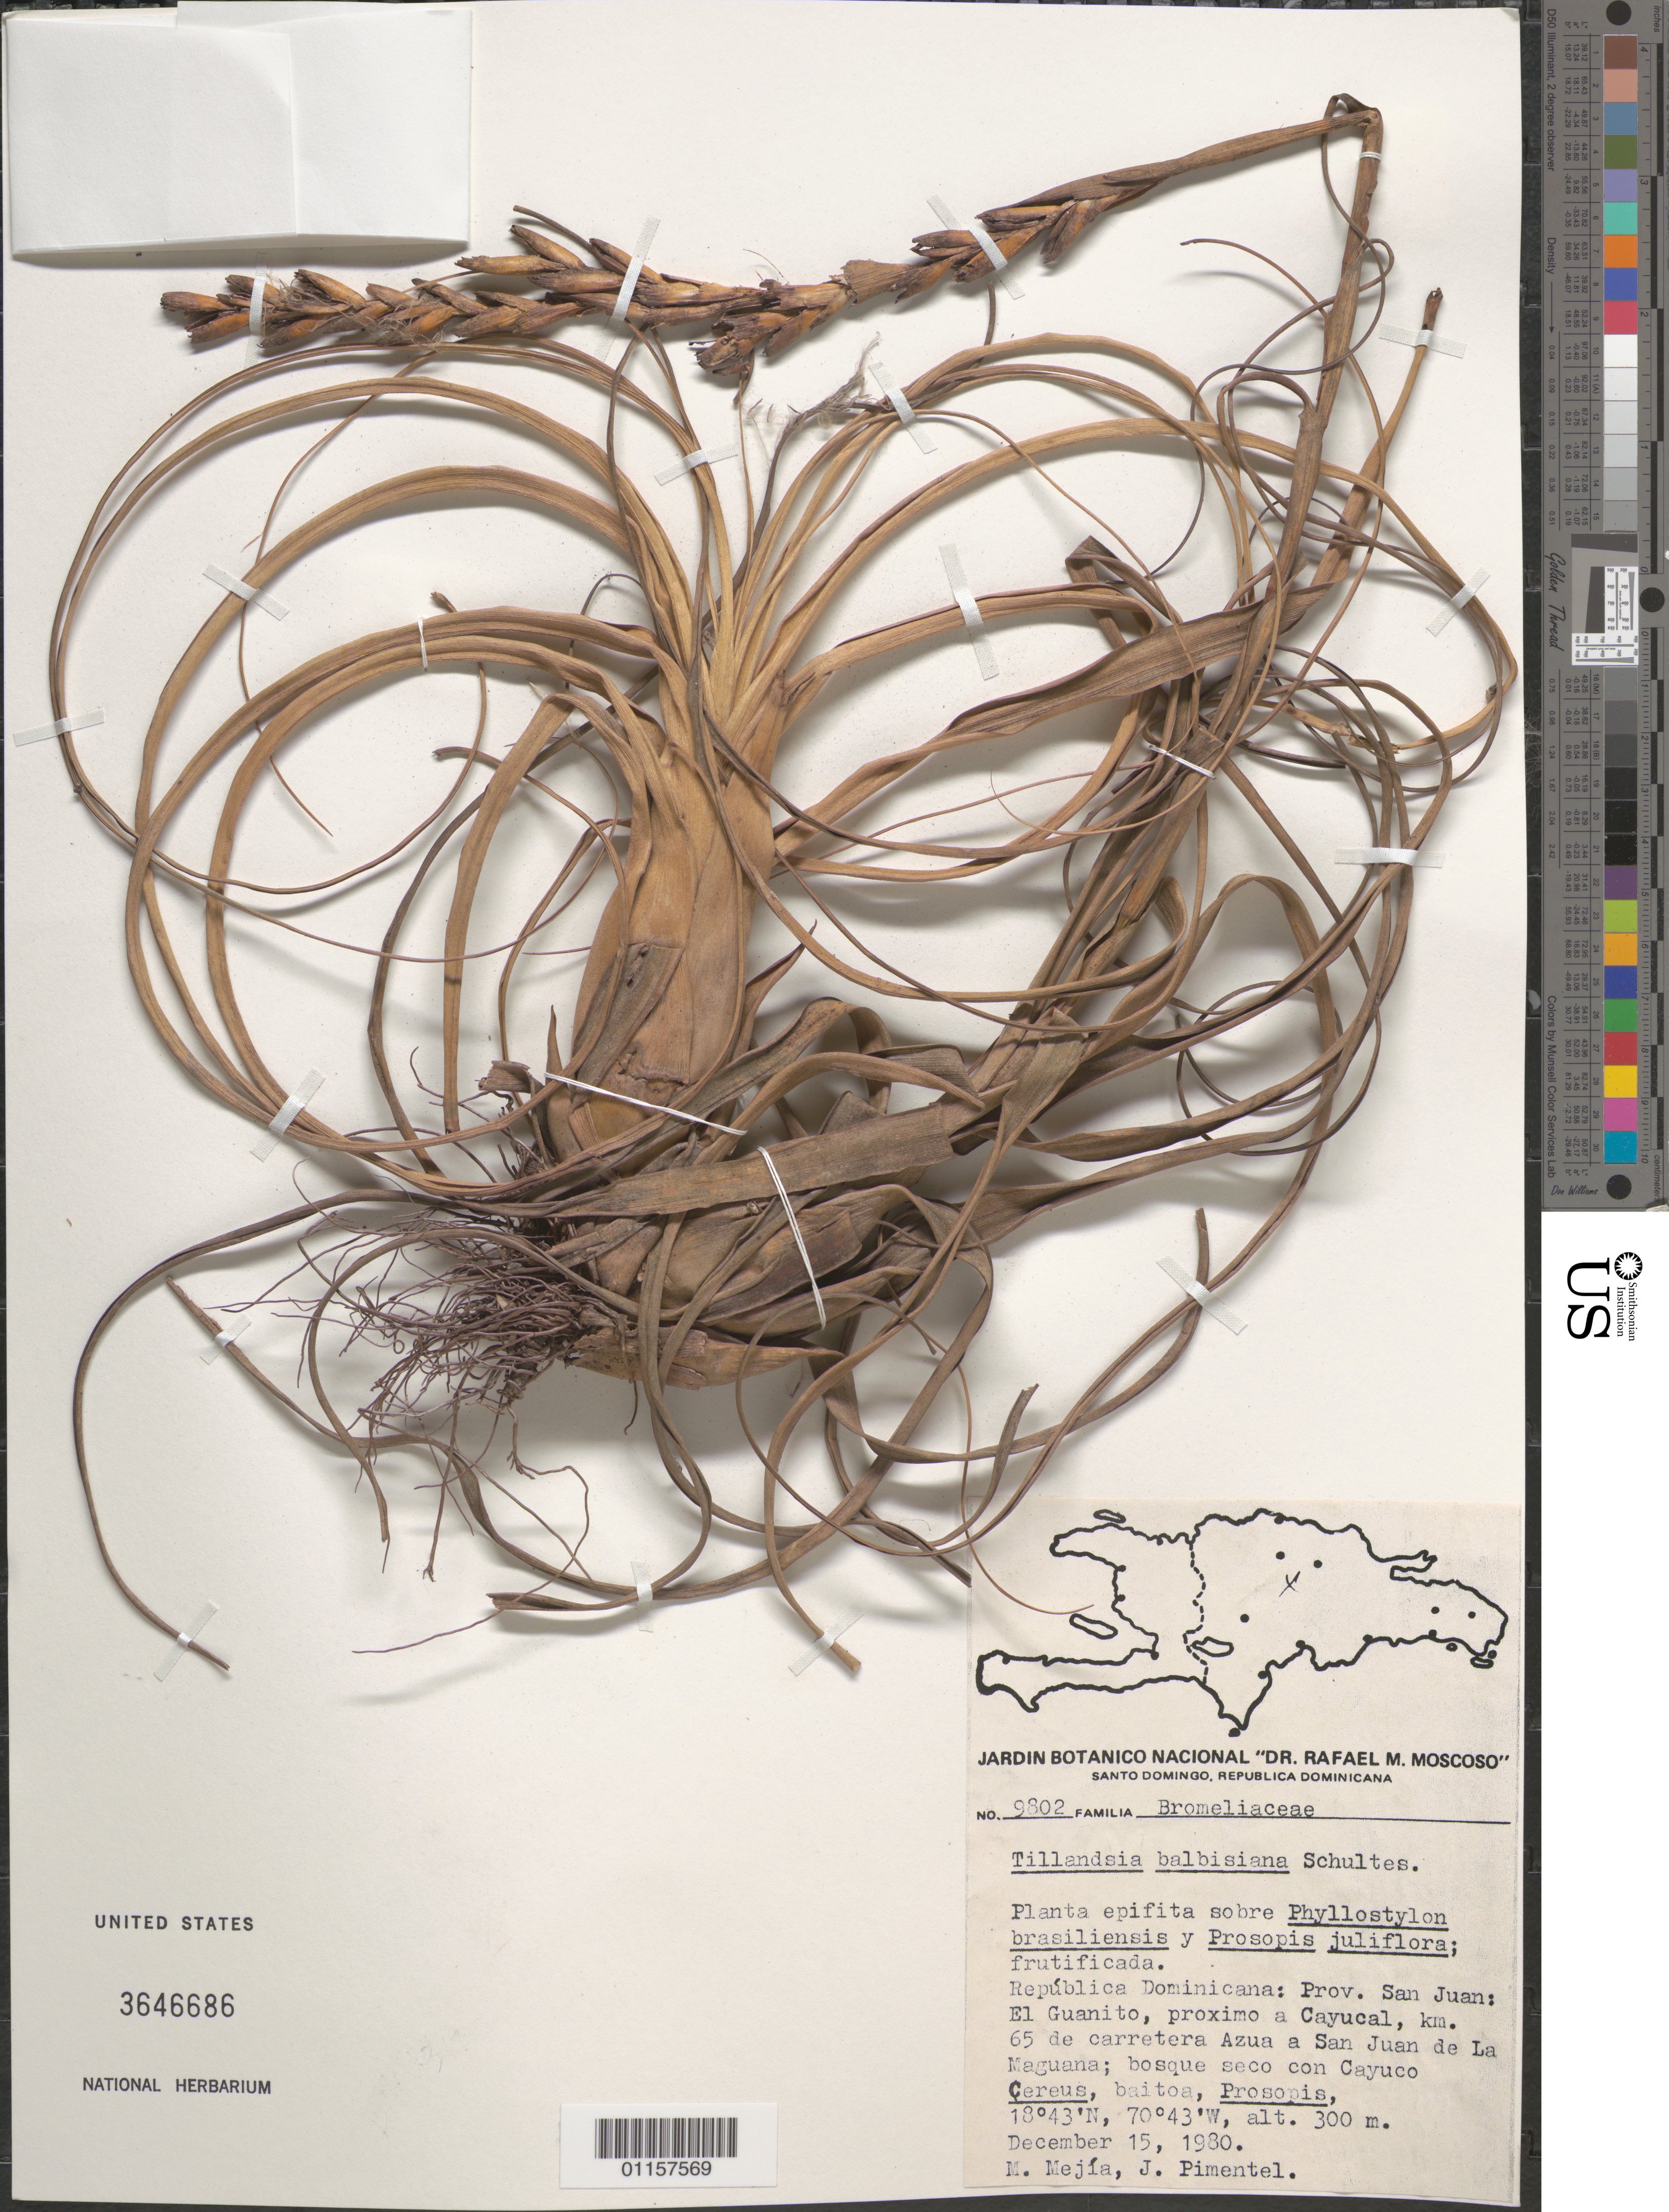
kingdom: Plantae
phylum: Tracheophyta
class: Liliopsida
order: Poales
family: Bromeliaceae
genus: Tillandsia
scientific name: Tillandsia balbisiana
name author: Schult. f.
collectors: M. Mejia & J. Pimental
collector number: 9802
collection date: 1980-12-15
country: Dominican Republic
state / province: San Juan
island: Hispaniola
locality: El Guanito, proximo a Cayucal, km 65 de carretera Azua a San Juan de La Maguana.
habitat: Bosque seco con Cayuco, Cereus, baitoa, Prosopis. Planta sobre Phyllostylon brasiliensis y Prosopis juliflora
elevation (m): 300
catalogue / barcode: US 3646686